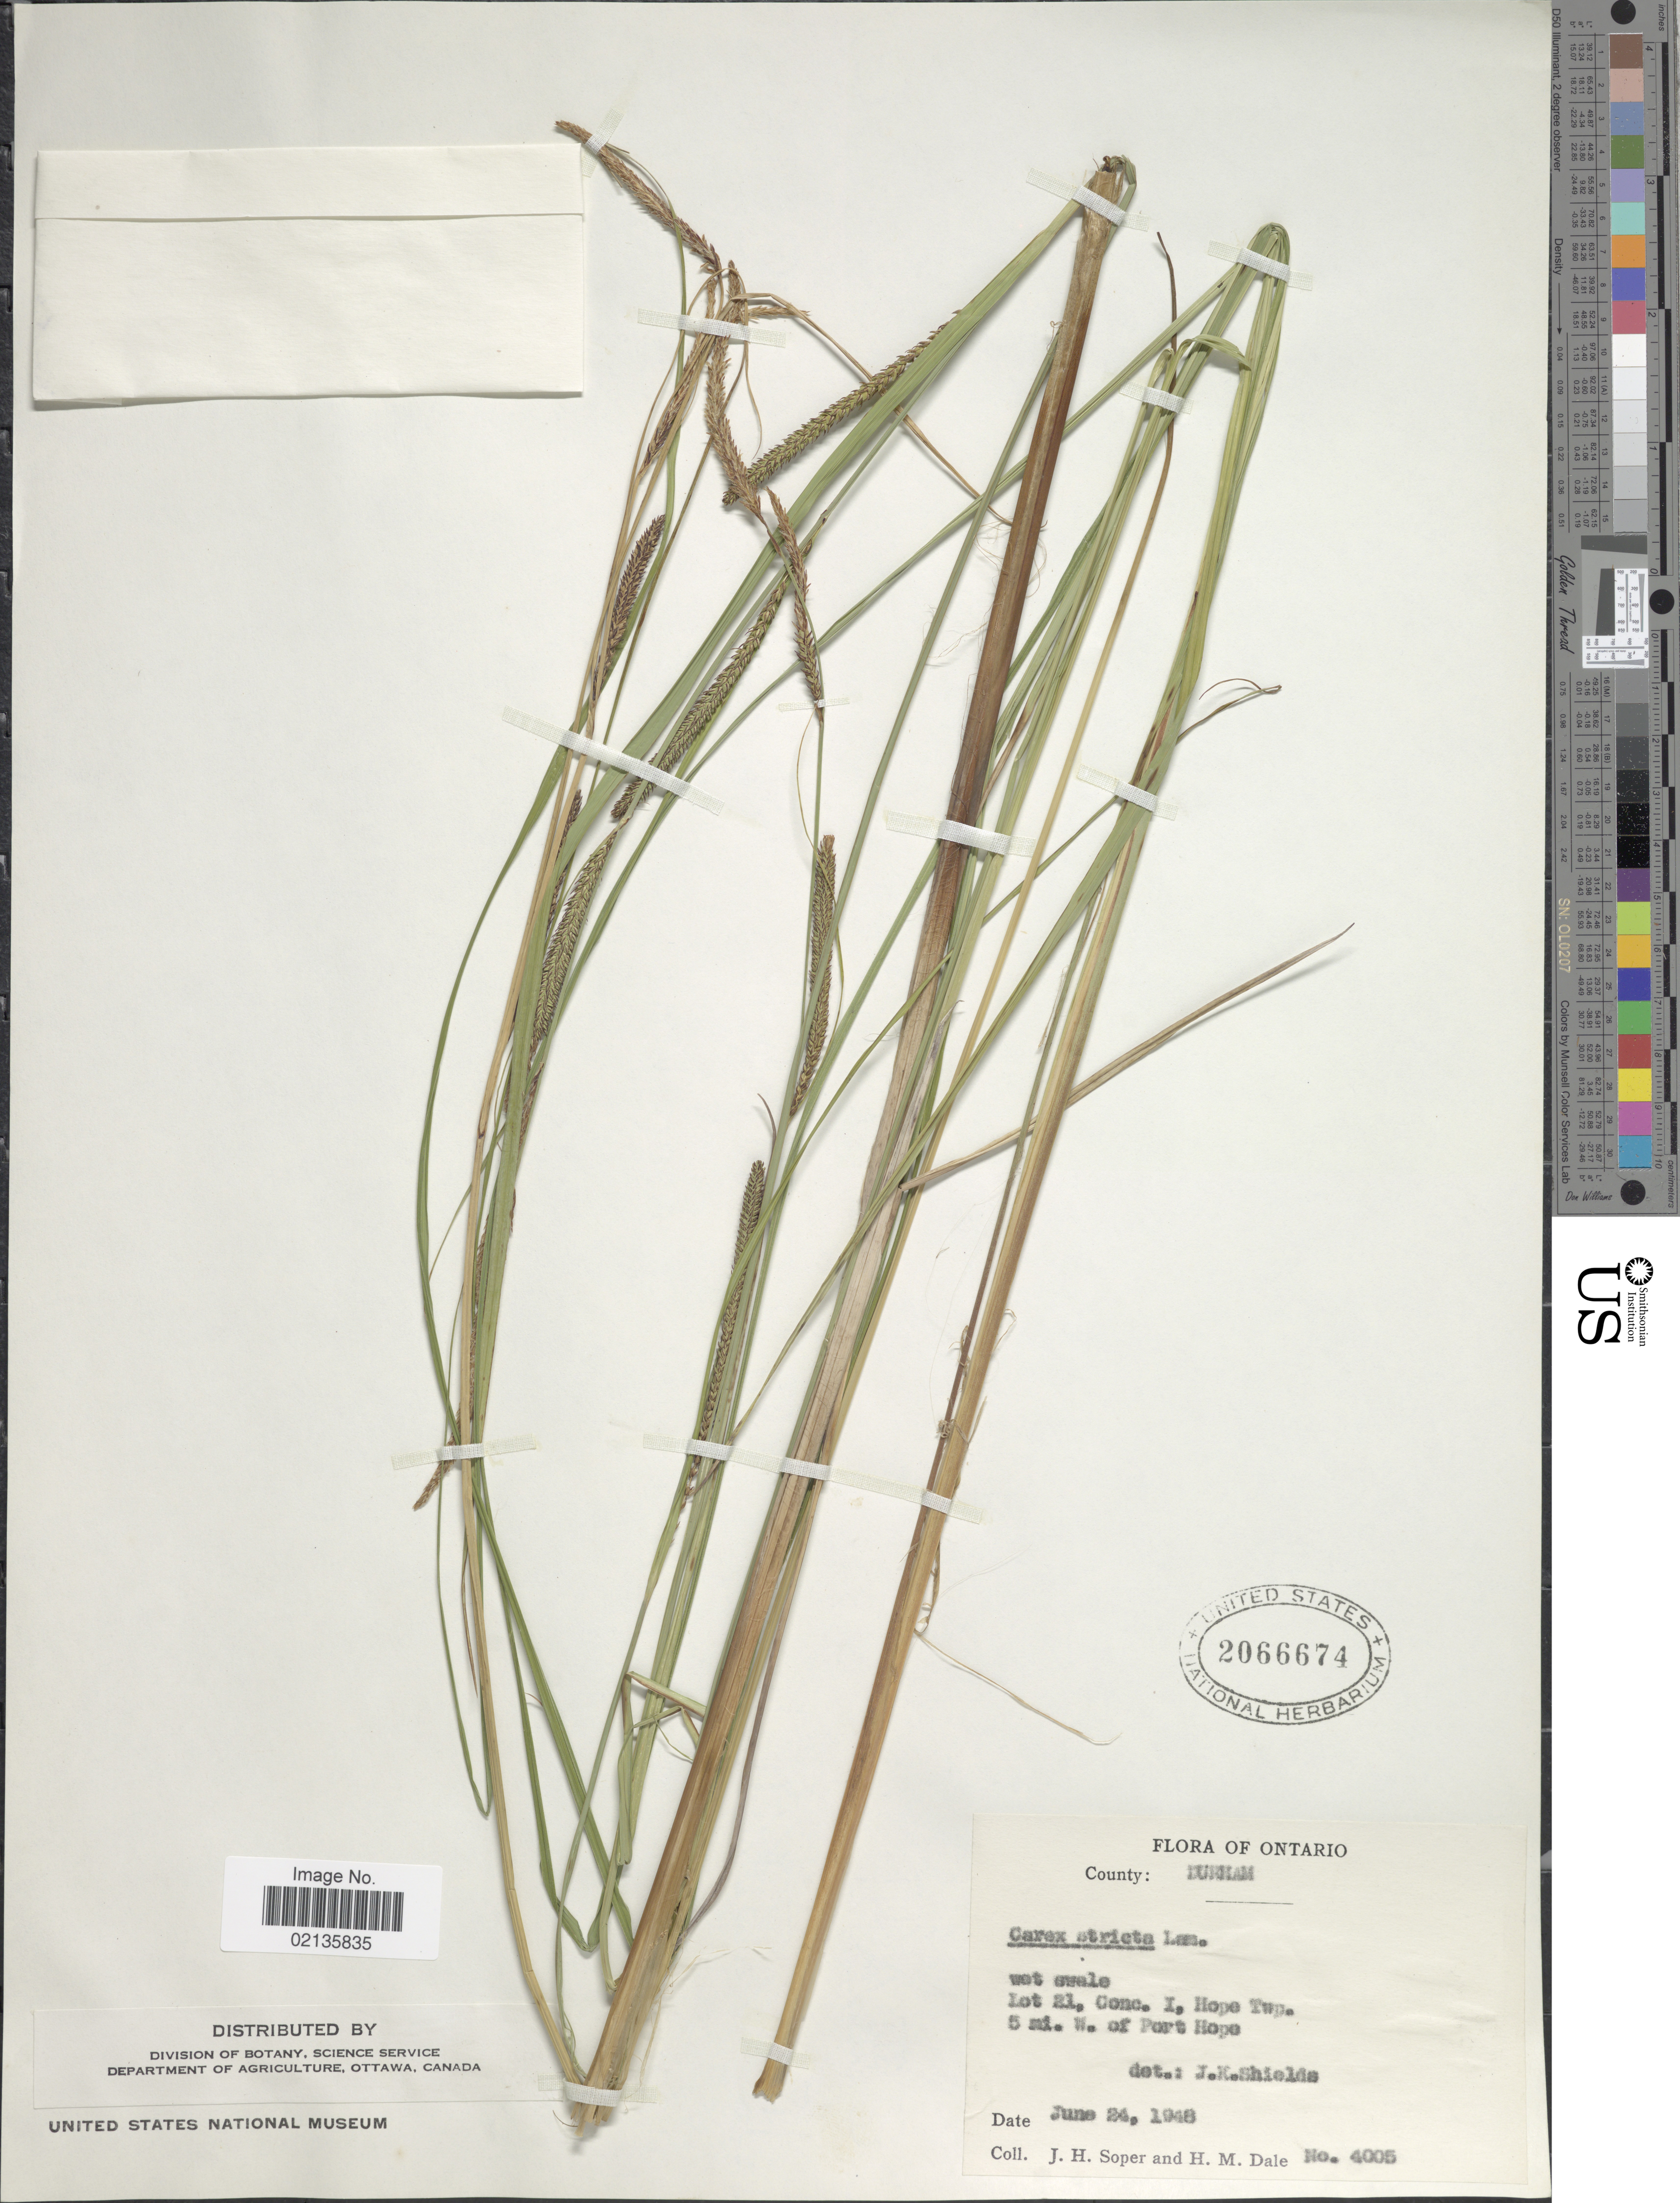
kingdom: Plantae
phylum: Tracheophyta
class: Liliopsida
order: Poales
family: Cyperaceae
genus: Carex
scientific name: Carex stricta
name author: Lam.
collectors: J. H. Soper & H. M. Dale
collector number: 4005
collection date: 1948-06-24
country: Canada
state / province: Ontario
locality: County: Durham, Lot 21, Conc. I, Hope Twp., 5 mi. W. of Port Hope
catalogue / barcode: US 2066674